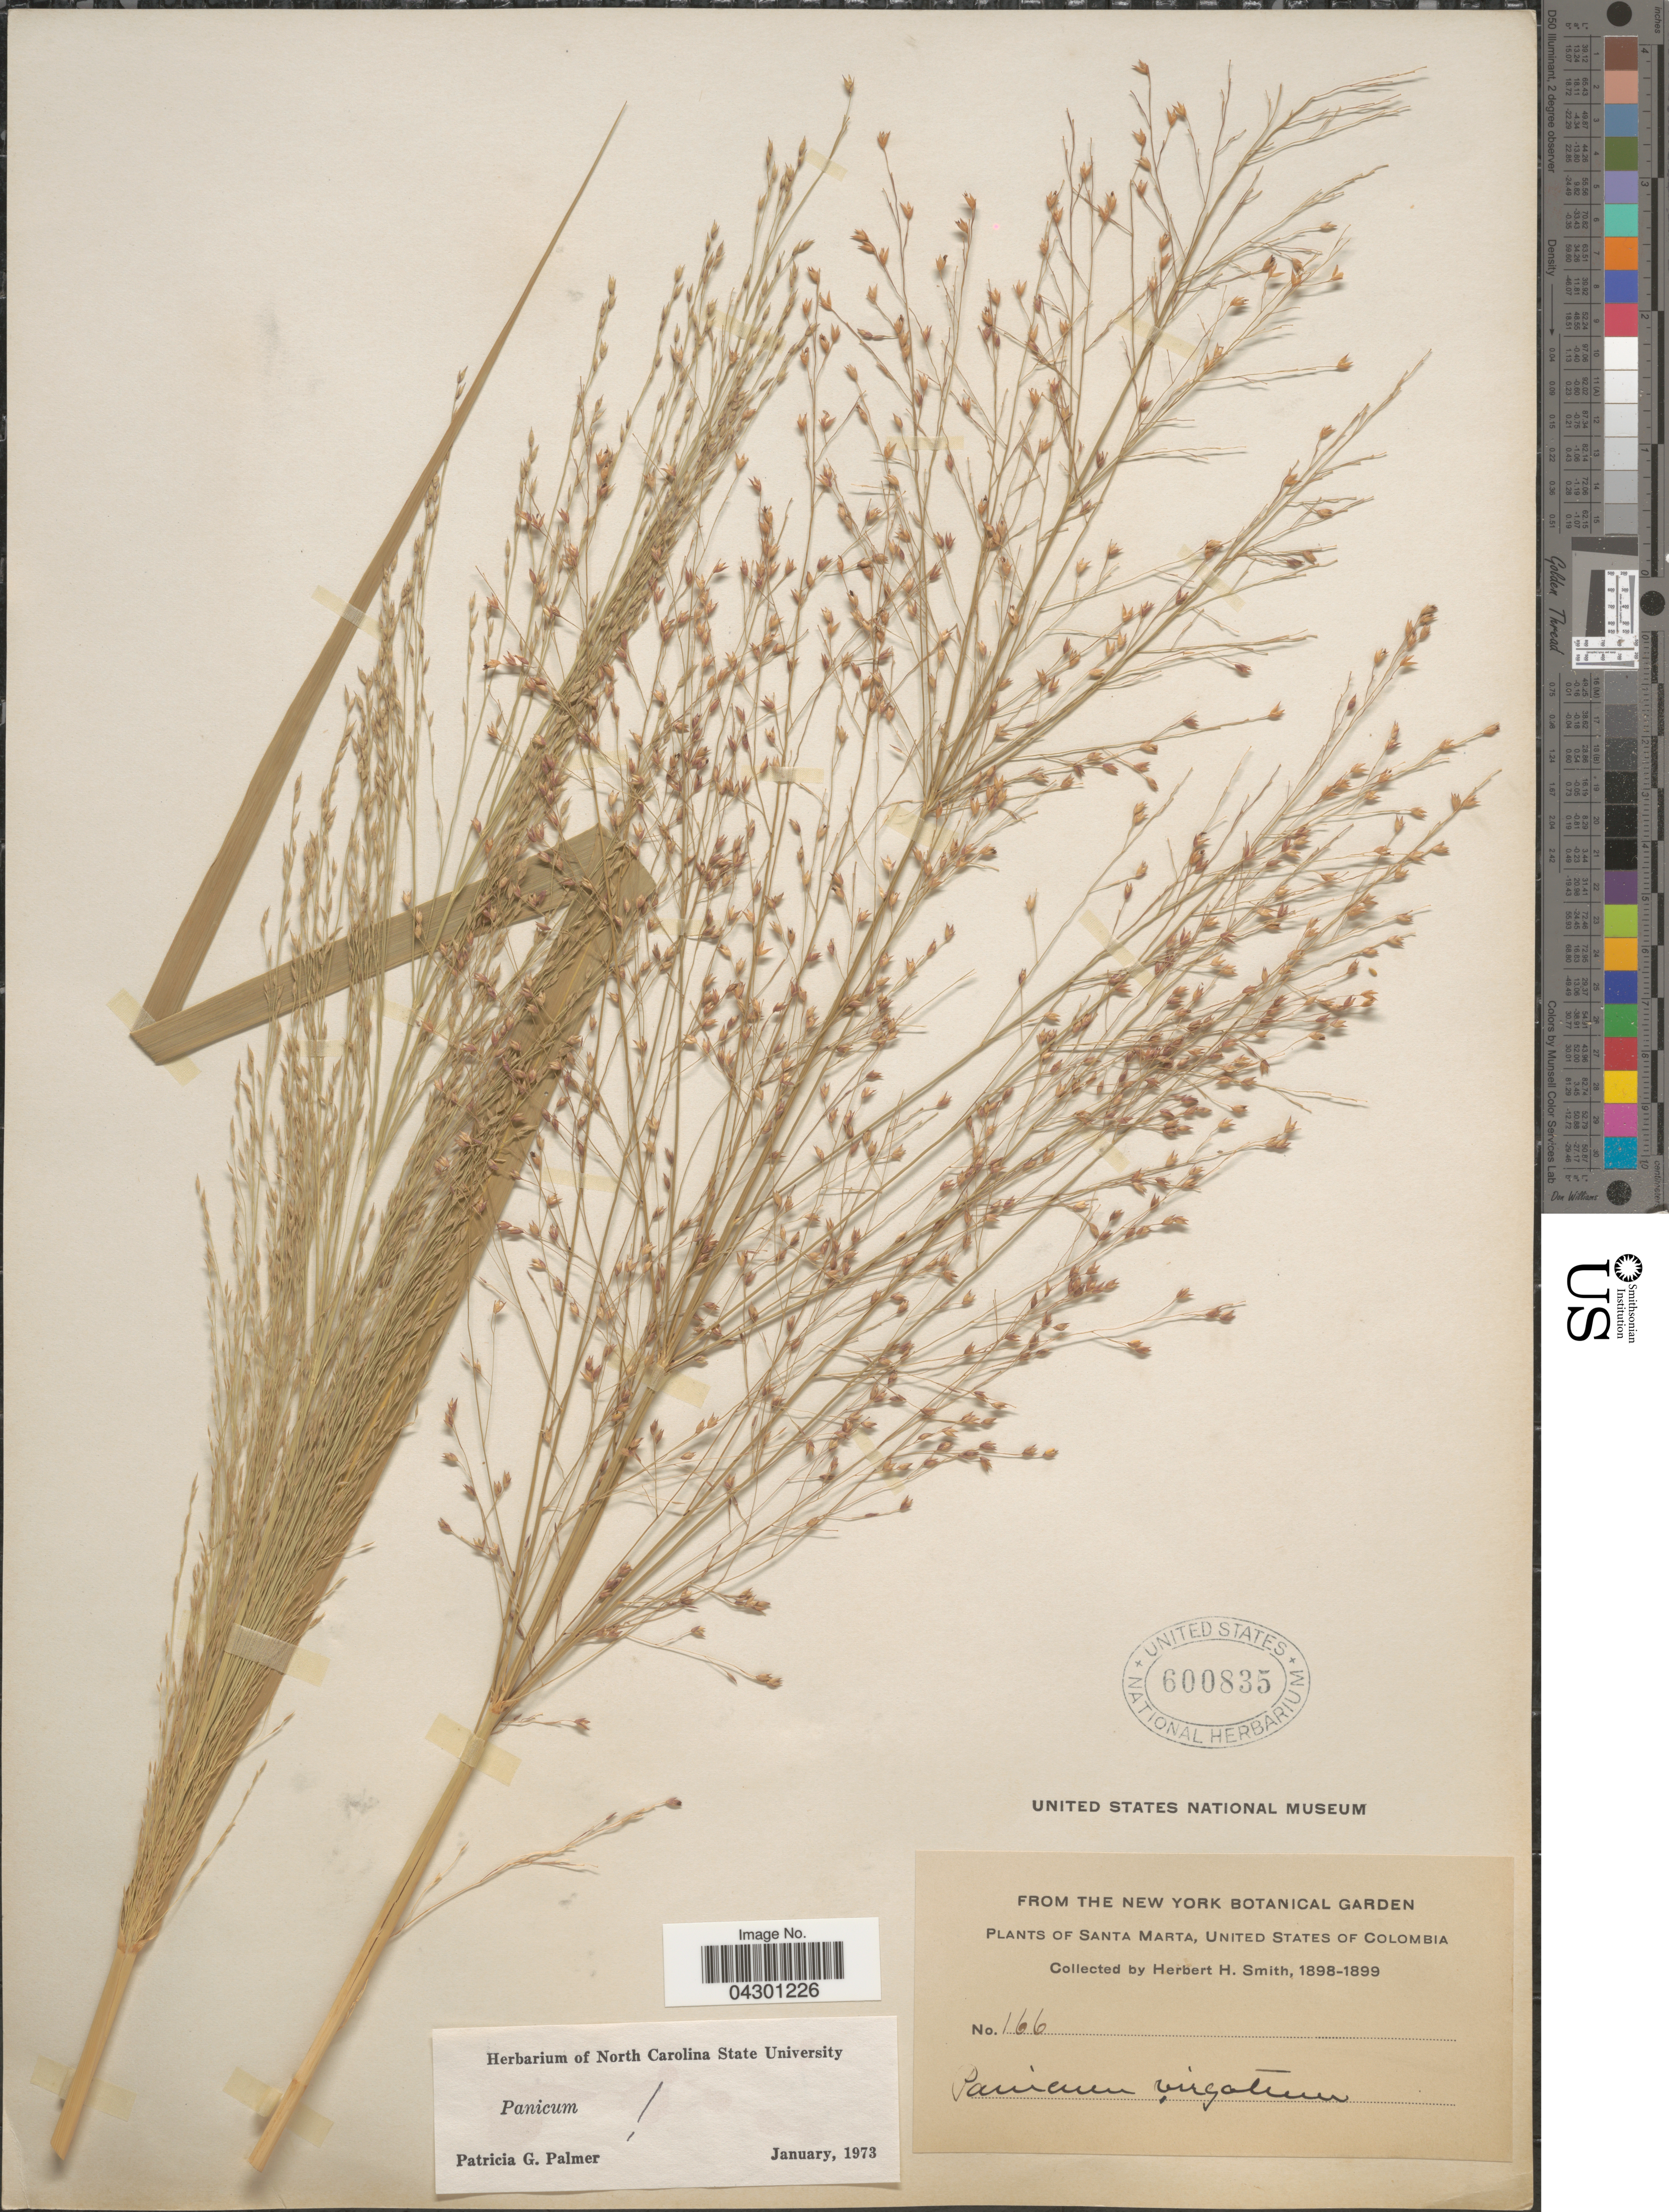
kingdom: Plantae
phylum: Tracheophyta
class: Liliopsida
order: Poales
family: Poaceae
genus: Panicum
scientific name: Panicum virgatum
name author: L.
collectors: Herbert H. Smith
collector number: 166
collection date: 1898/1899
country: Colombia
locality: Santa Marta, United States of Colombia.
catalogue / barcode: US 600835